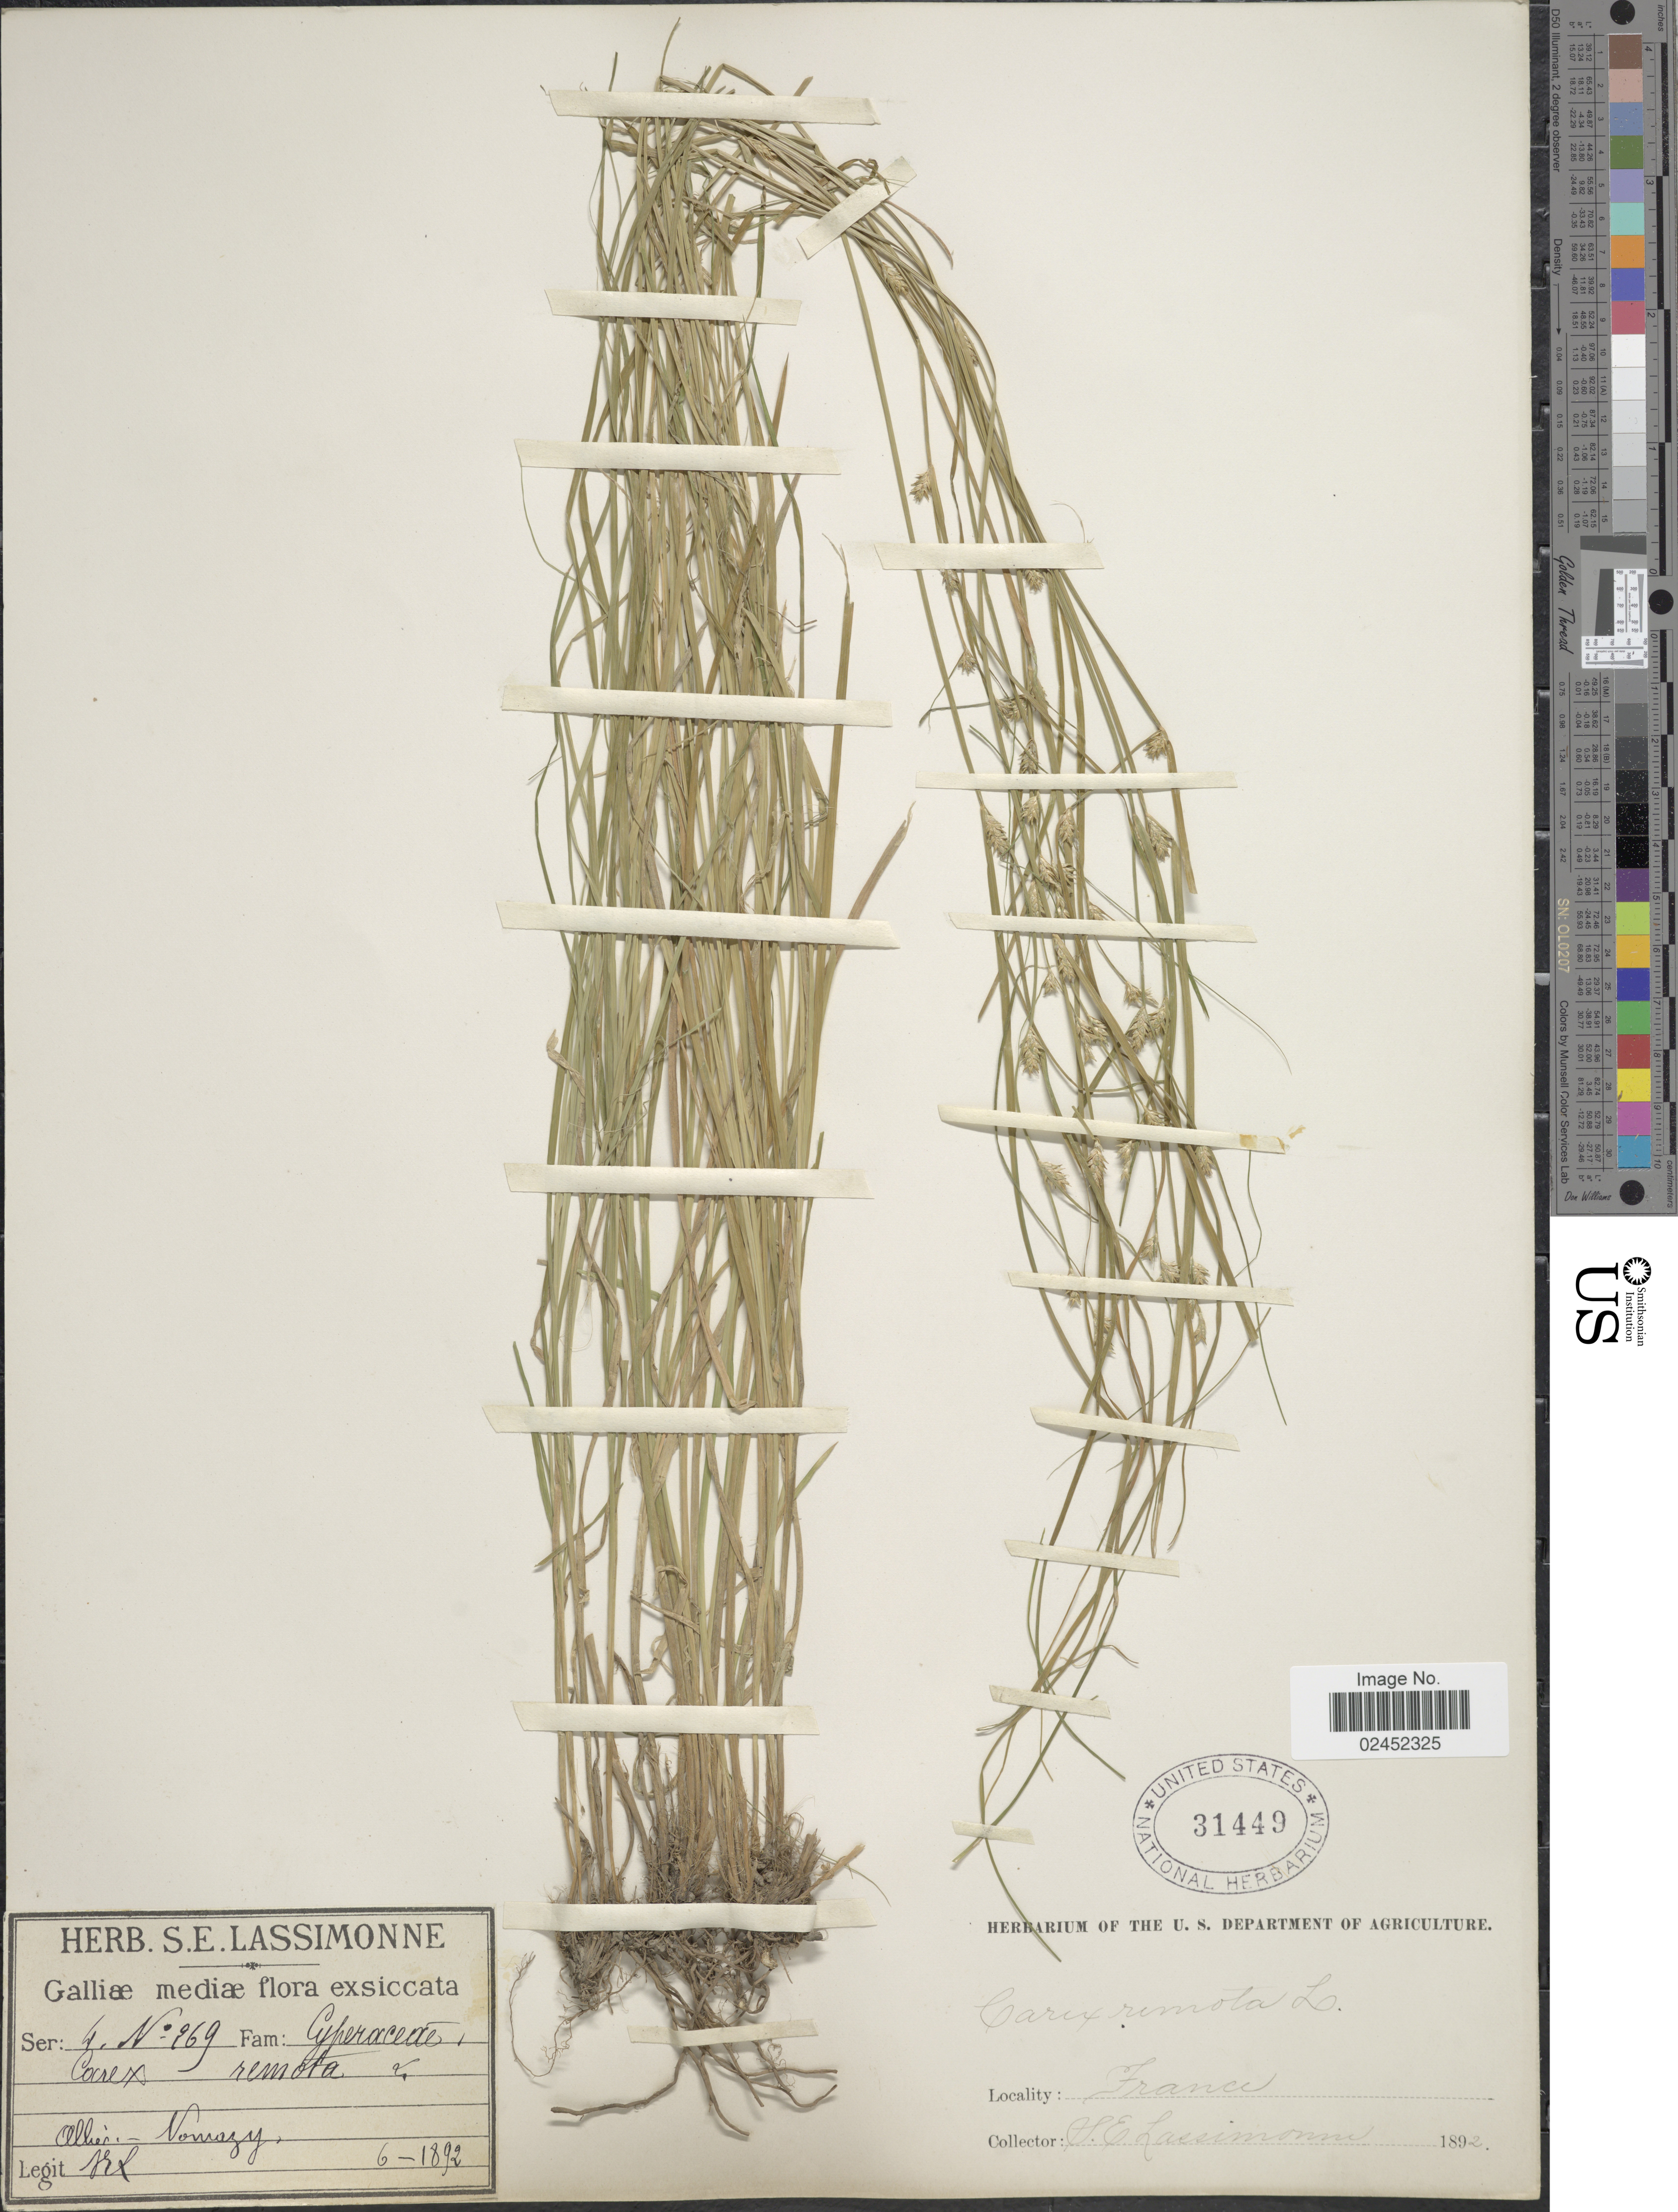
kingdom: Plantae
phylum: Tracheophyta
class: Liliopsida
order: Poales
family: Cyperaceae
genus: Carex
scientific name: Carex remota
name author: L.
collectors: S. Lassimonne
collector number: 269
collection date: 1892-06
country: France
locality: France. Allier - Nomazy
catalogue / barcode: US 31449